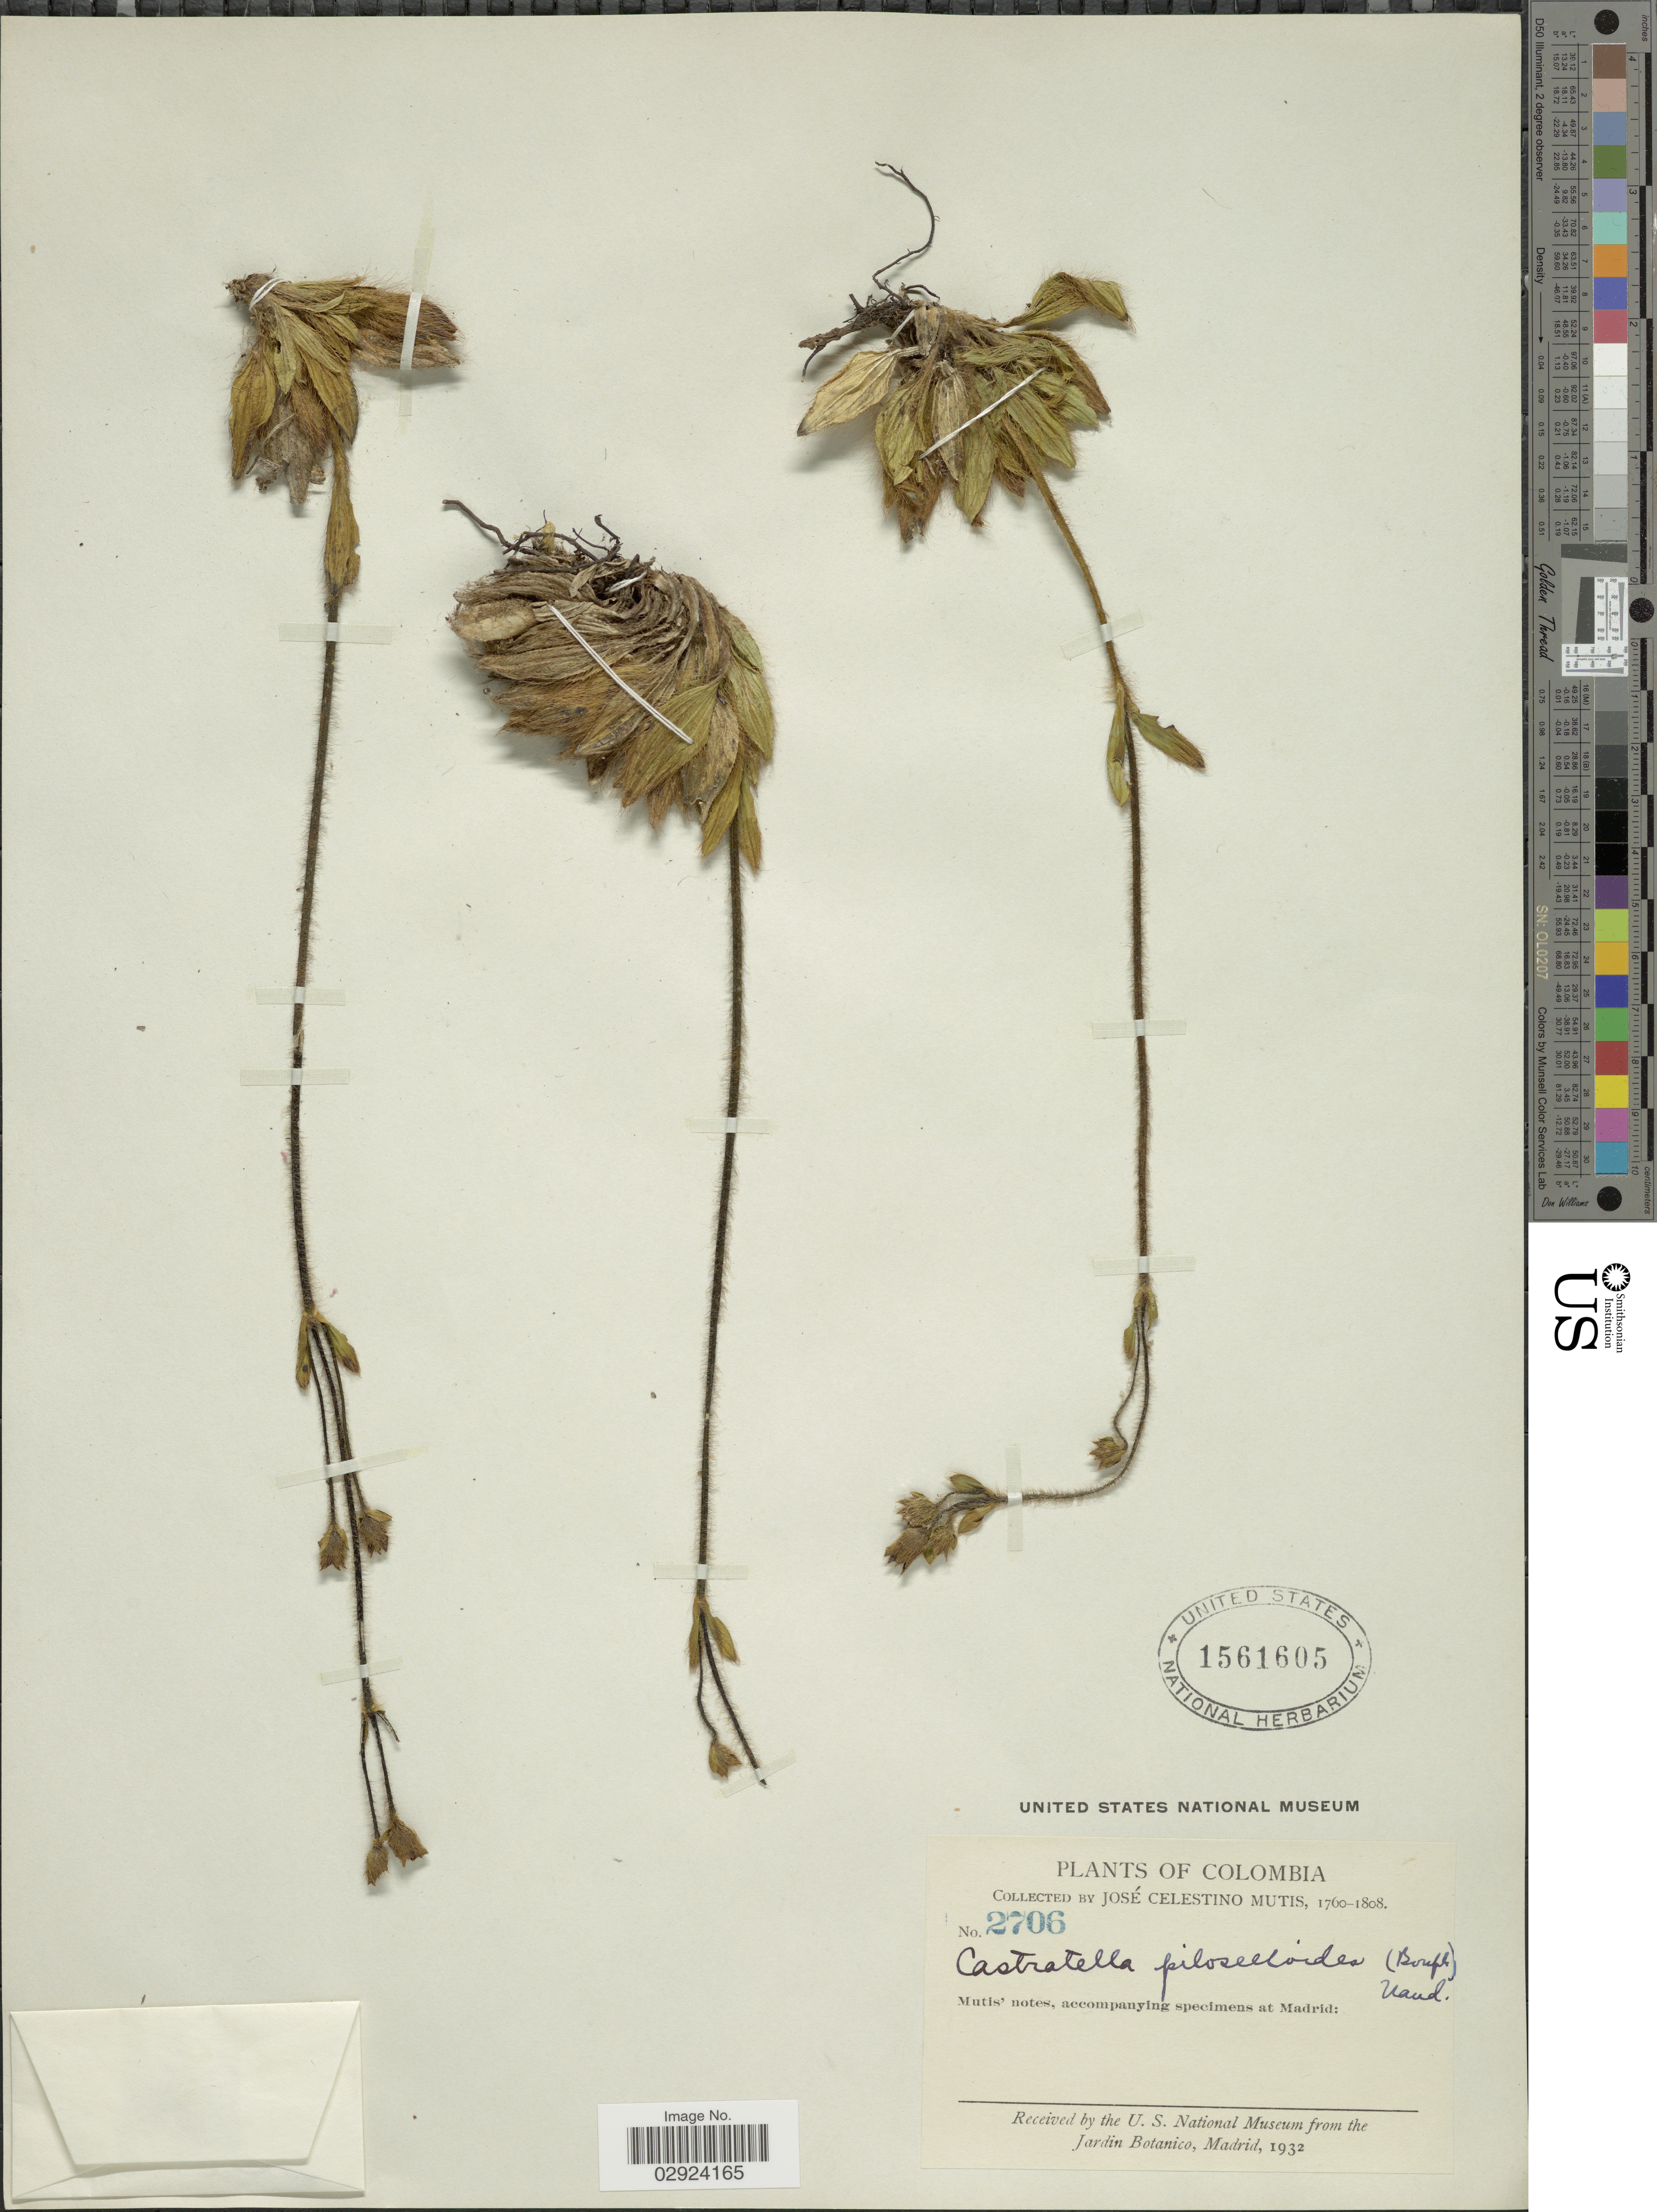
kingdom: Plantae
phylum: Tracheophyta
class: Magnoliopsida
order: Myrtales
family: Melastomataceae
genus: Castratella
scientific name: Castratella piloselloides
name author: (Bonpl.) Naudin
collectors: J. C. B. Mutis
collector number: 2706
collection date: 1760/1808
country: Colombia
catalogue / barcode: US 1561605